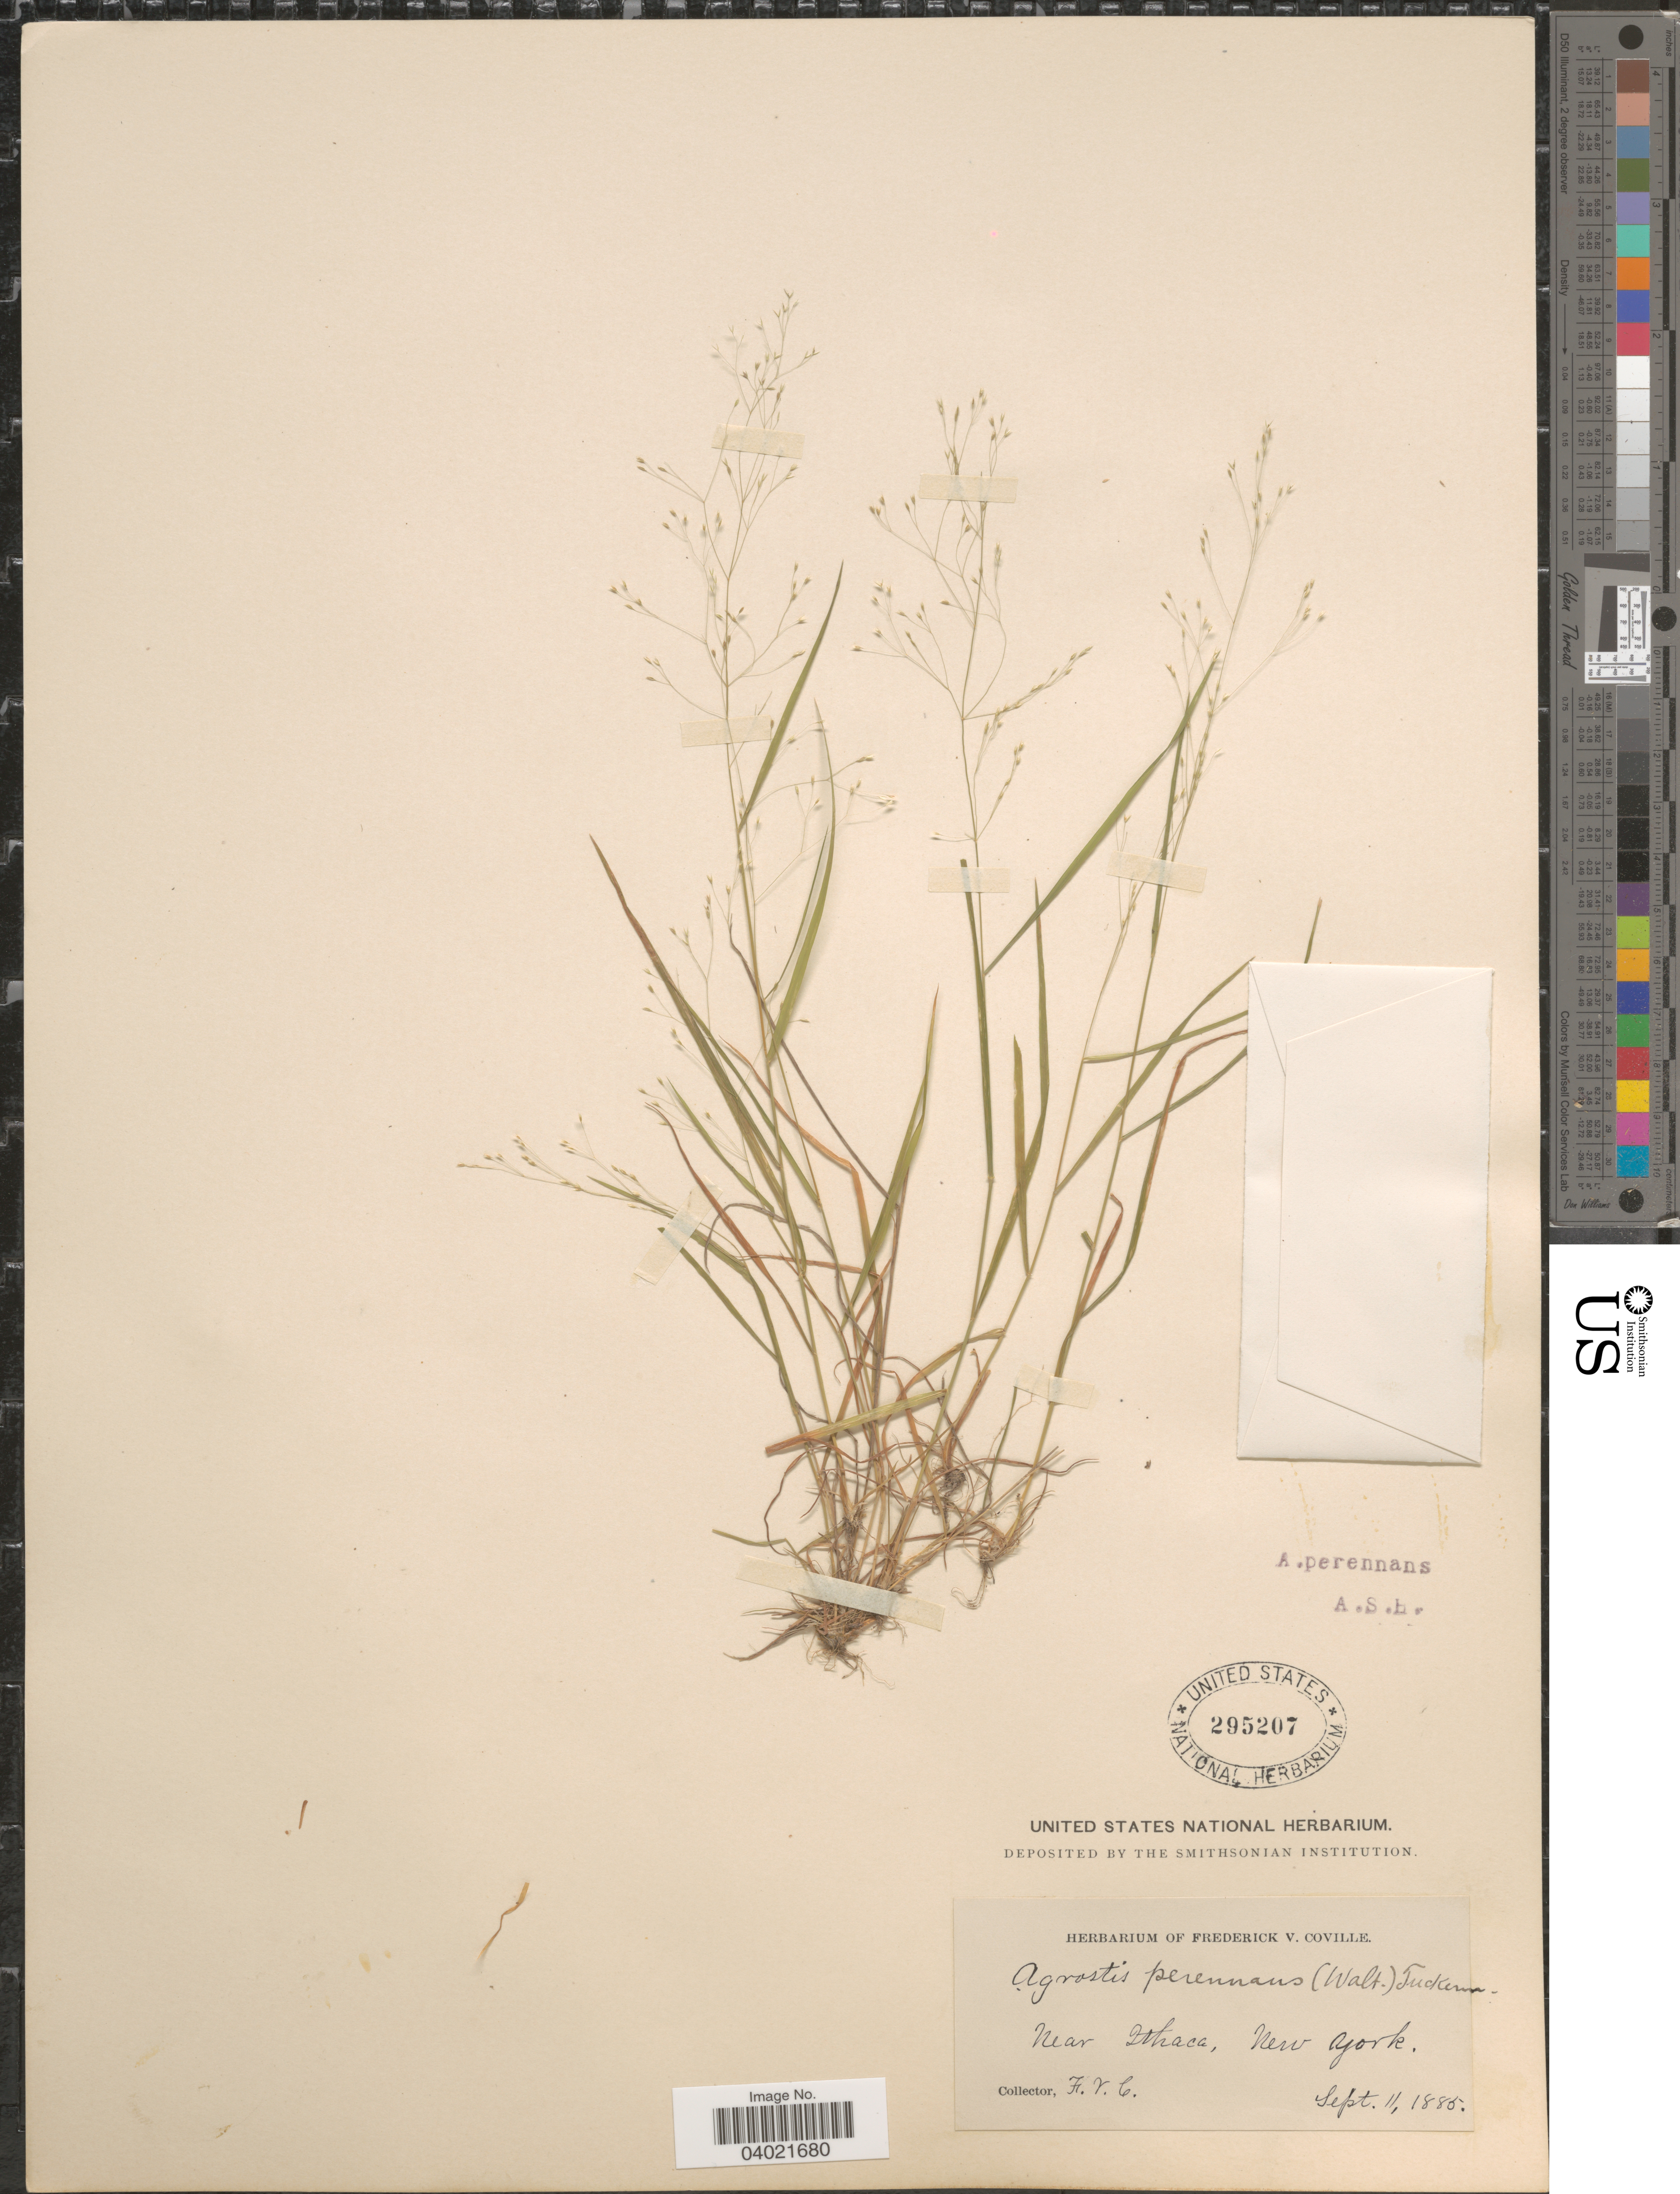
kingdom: Plantae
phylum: Tracheophyta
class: Liliopsida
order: Poales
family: Poaceae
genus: Agrostis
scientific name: Agrostis perennans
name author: (Walter) Tuck.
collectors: F. V. Coville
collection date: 1885-09-11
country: United States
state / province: New York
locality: Near Ithaca.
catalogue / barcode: US 295207